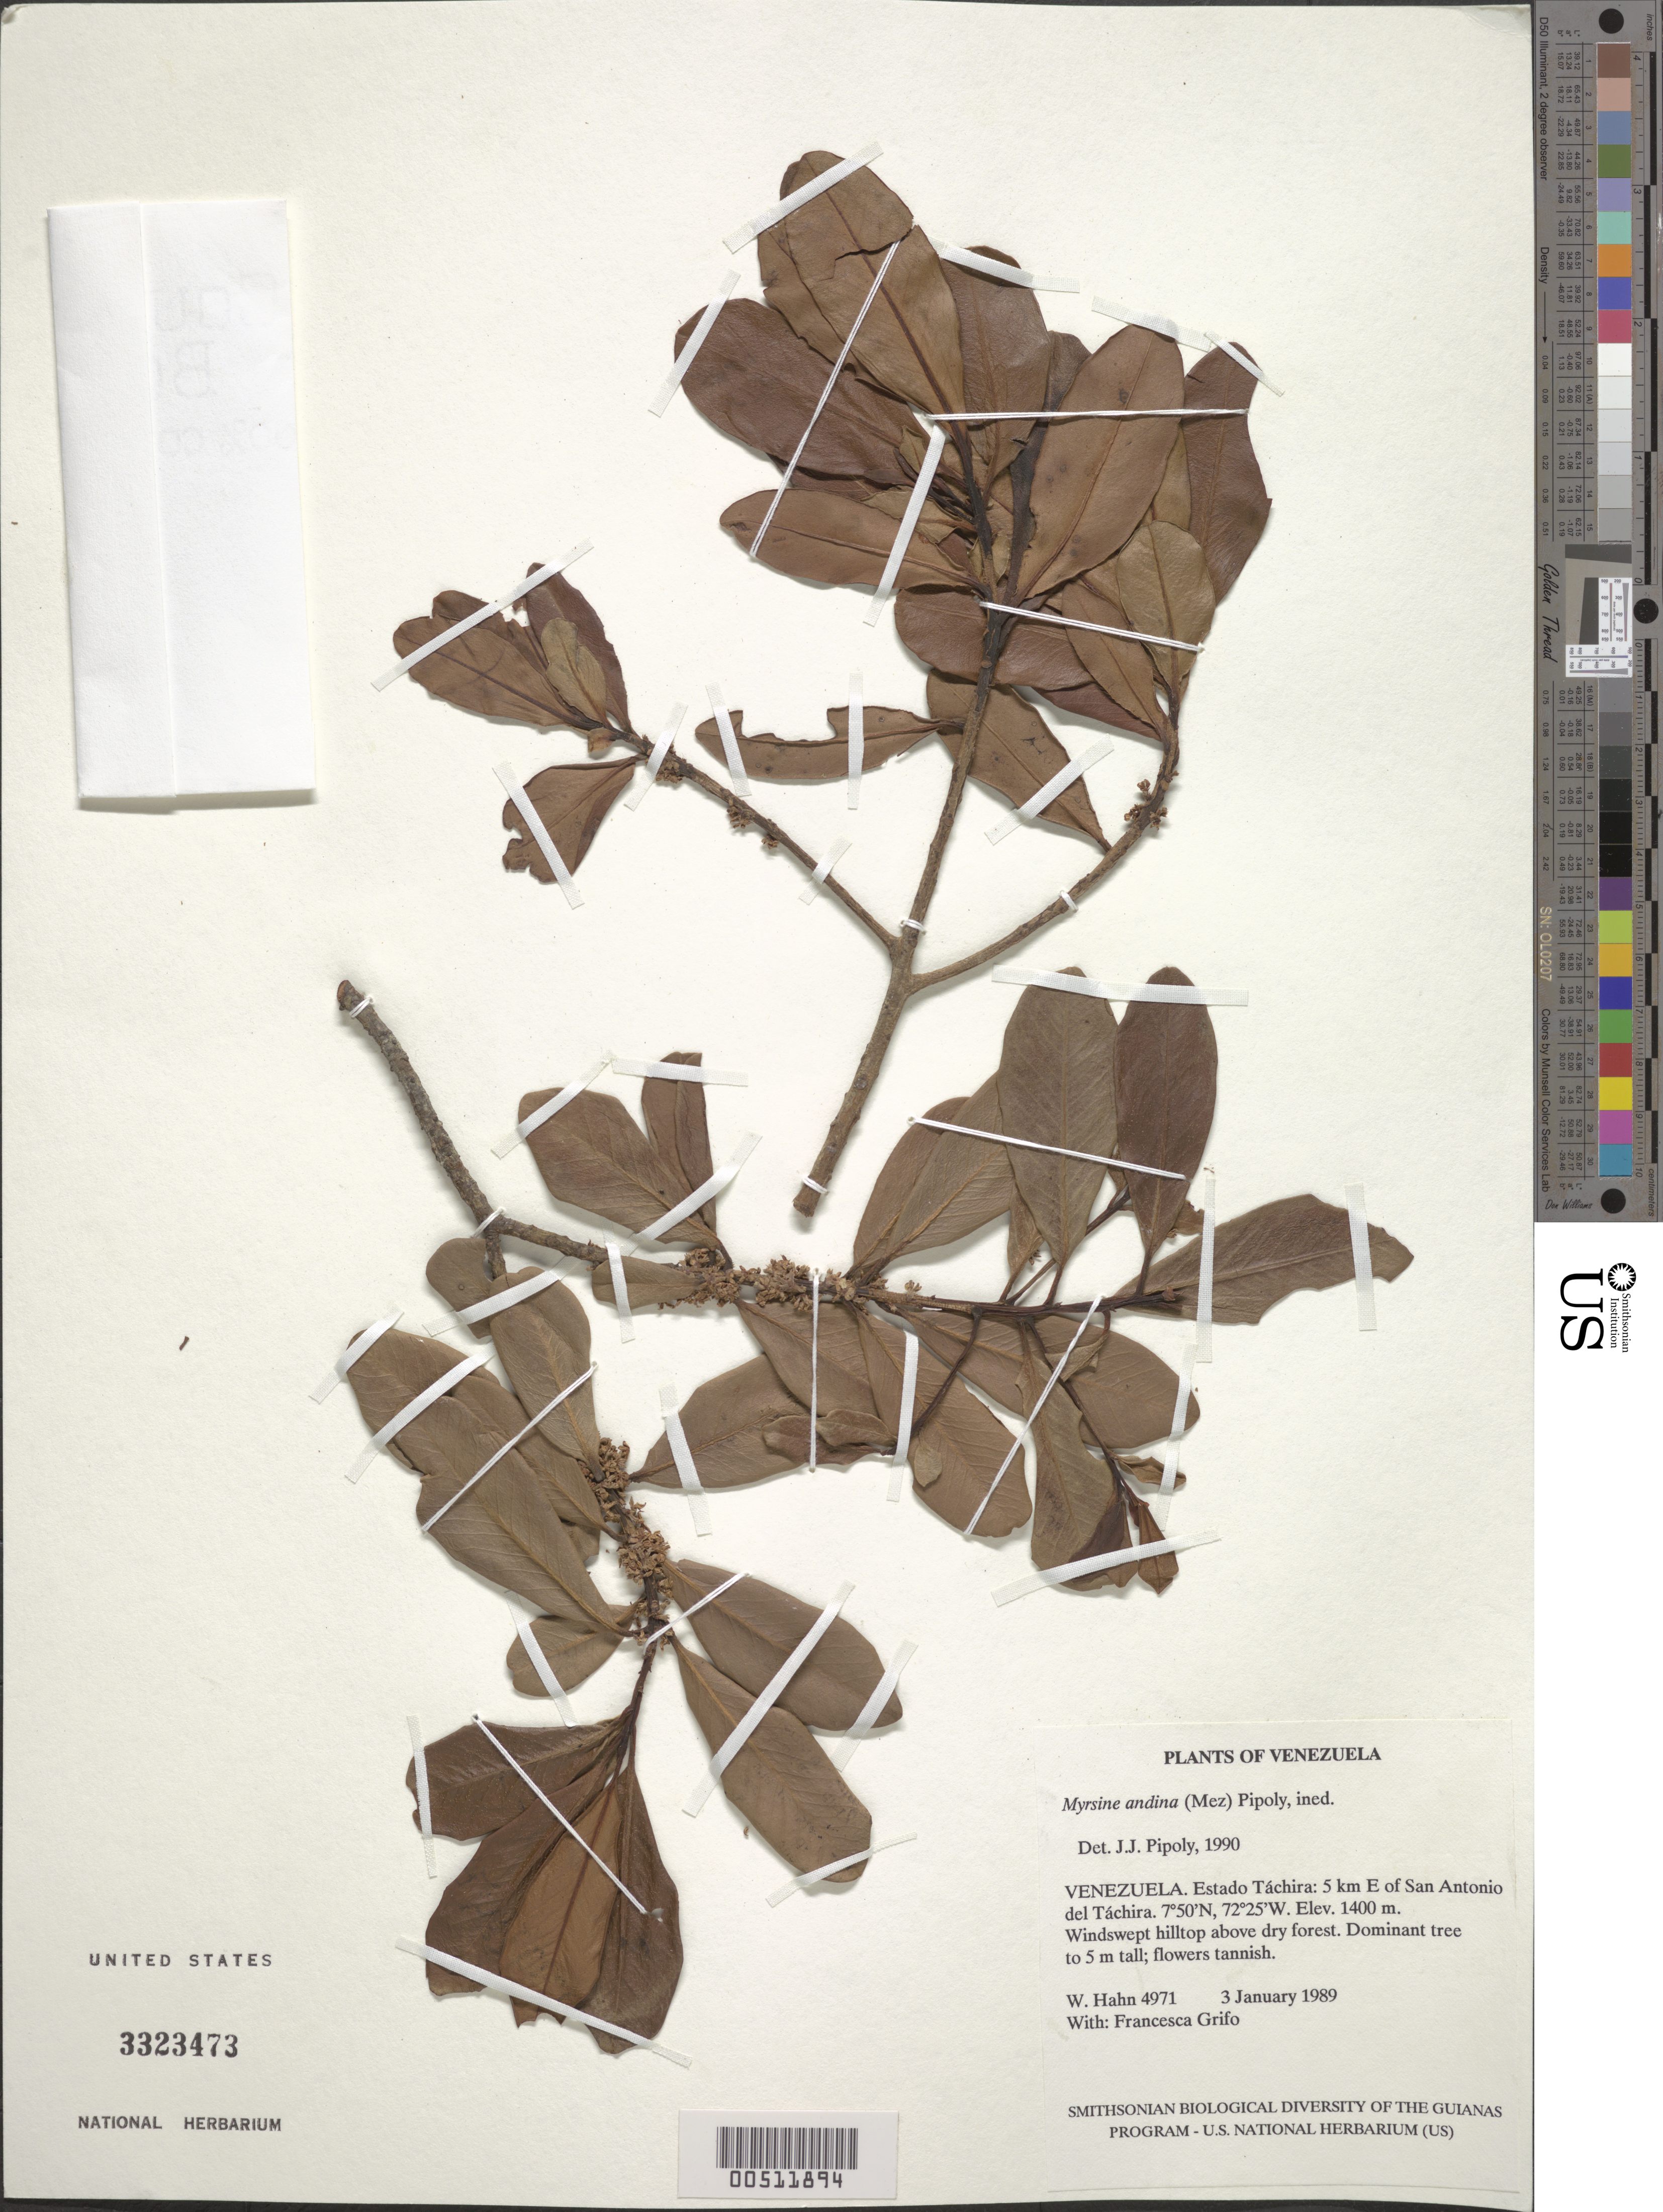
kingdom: Plantae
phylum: Tracheophyta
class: Magnoliopsida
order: Ericales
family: Primulaceae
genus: Myrsine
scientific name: Myrsine andina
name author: (Mez) Pipoly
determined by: Pipoly, J. J., III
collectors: W. Hahn & F. Grifo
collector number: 4971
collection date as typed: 3 January 1989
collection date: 1989-01-03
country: Venezuela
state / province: Táchira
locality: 5 km E of San Antonio del Táchira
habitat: Windswept hilltop above dry forest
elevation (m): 1400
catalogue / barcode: US 3323473